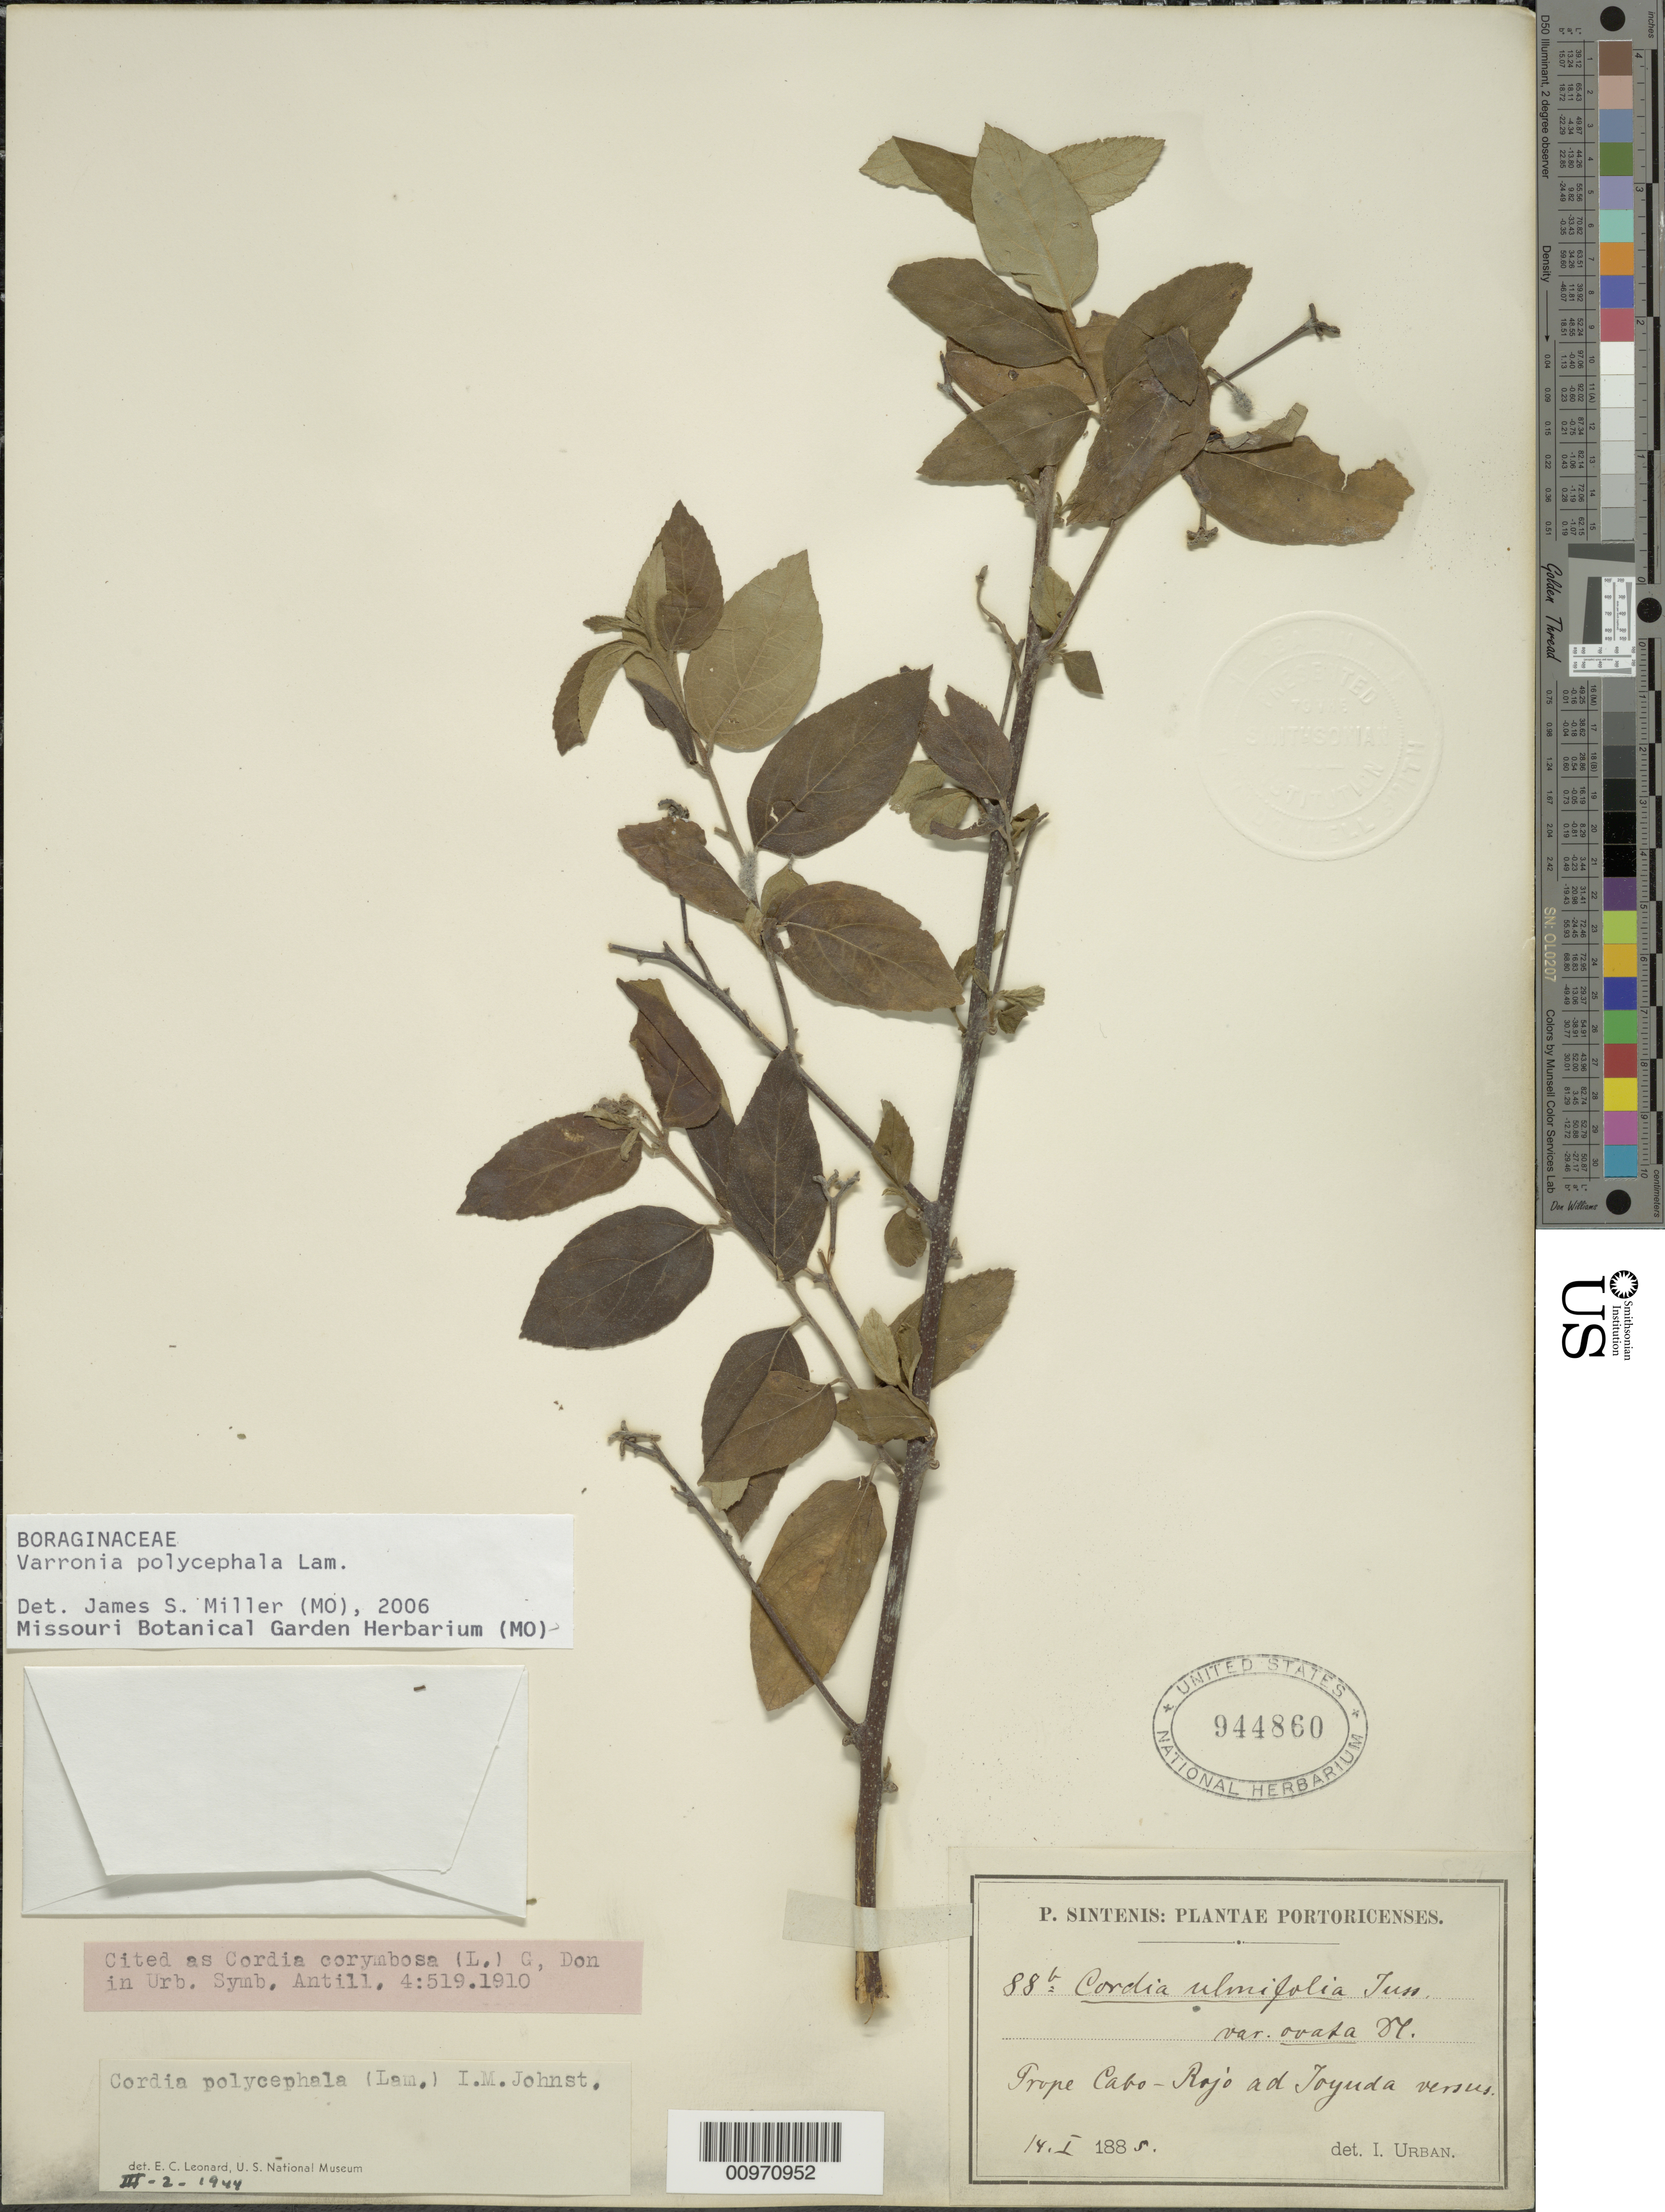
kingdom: Plantae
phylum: Tracheophyta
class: Magnoliopsida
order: Boraginales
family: Cordiaceae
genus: Varronia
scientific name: Varronia polycephala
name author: Lam.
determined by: Miller, James S., (MO), Missouri Botanical Garden (UNITED STATES)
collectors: P. Sintenis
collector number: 88b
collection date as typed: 14 Jan 1885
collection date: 1885-01-14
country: Puerto Rico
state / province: Cabo Rojo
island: Puerto Rico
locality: Prope Cabo-Rojo ad Toyuda versus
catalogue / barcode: US 944860